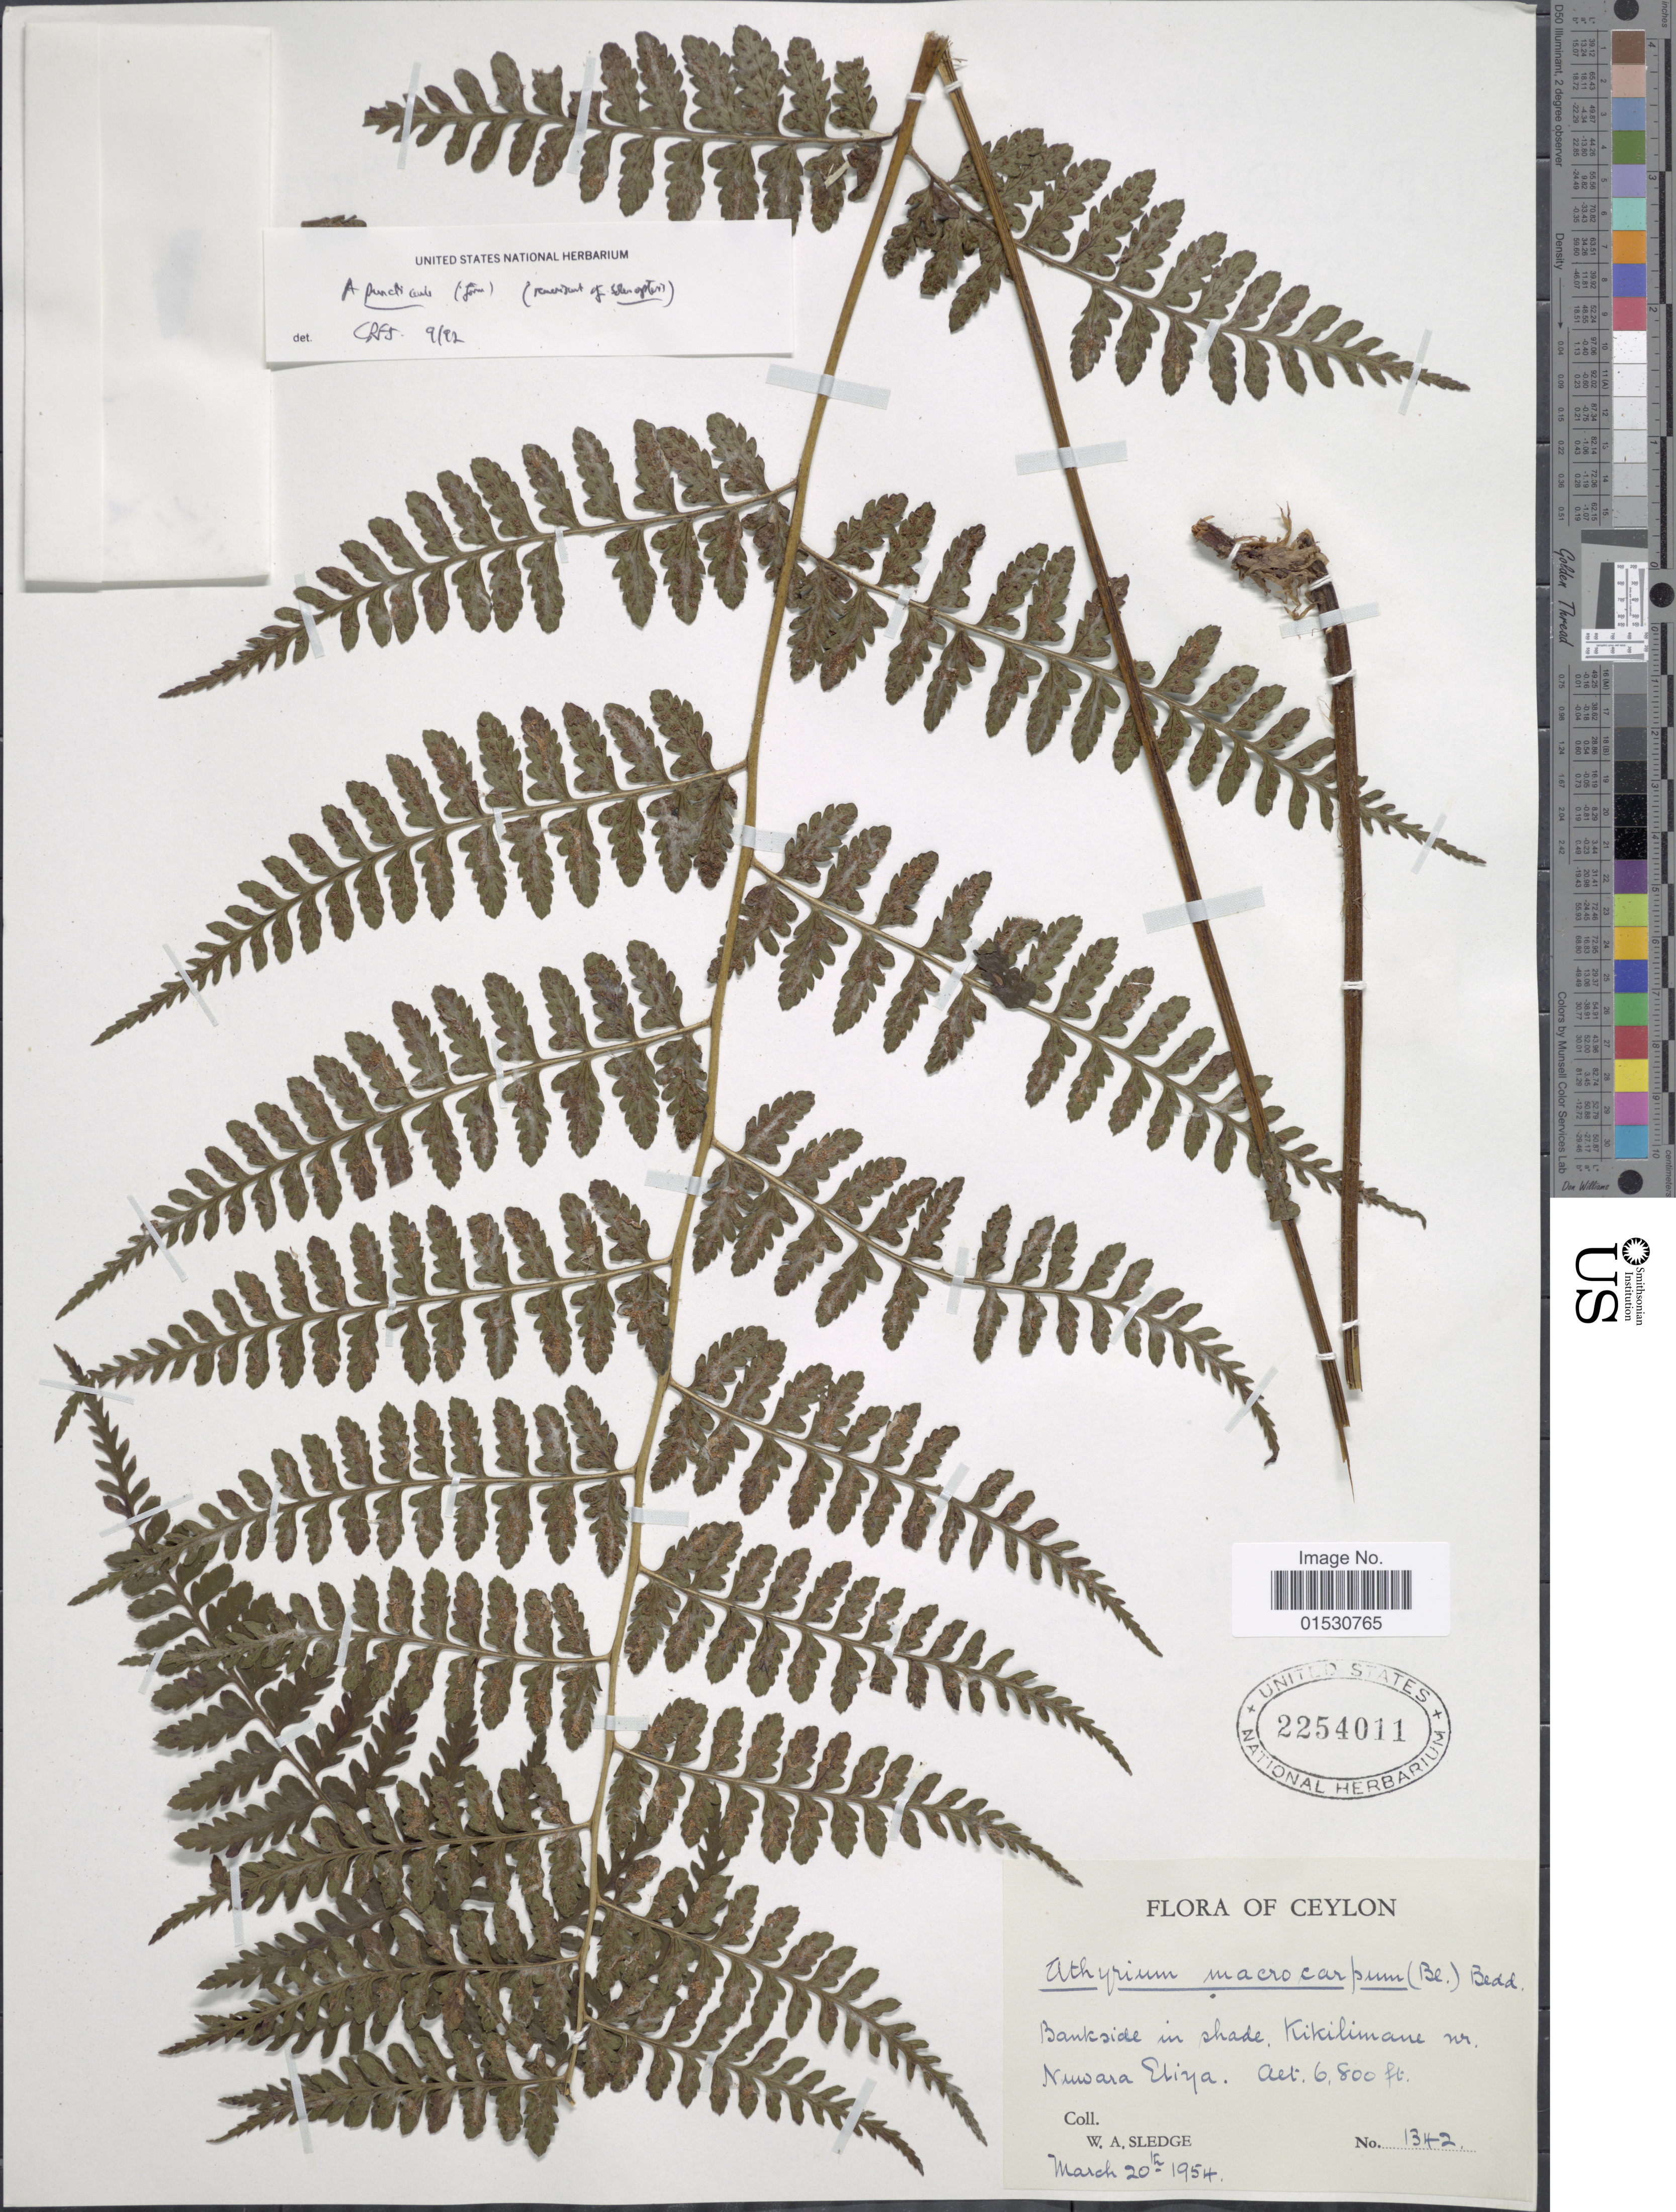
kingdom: Plantae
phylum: Tracheophyta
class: Polypodiopsida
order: Polypodiales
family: Athyriaceae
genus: Athyrium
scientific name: Athyrium macrocarpon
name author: Bedd.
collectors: W. A. Sledge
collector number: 1342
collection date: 1954-03-20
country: Sri Lanka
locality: Ceylon, Bankside in shade, Kikilimane nr. Nuwara Eliya [interpreted]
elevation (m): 2073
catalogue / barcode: US 2254011